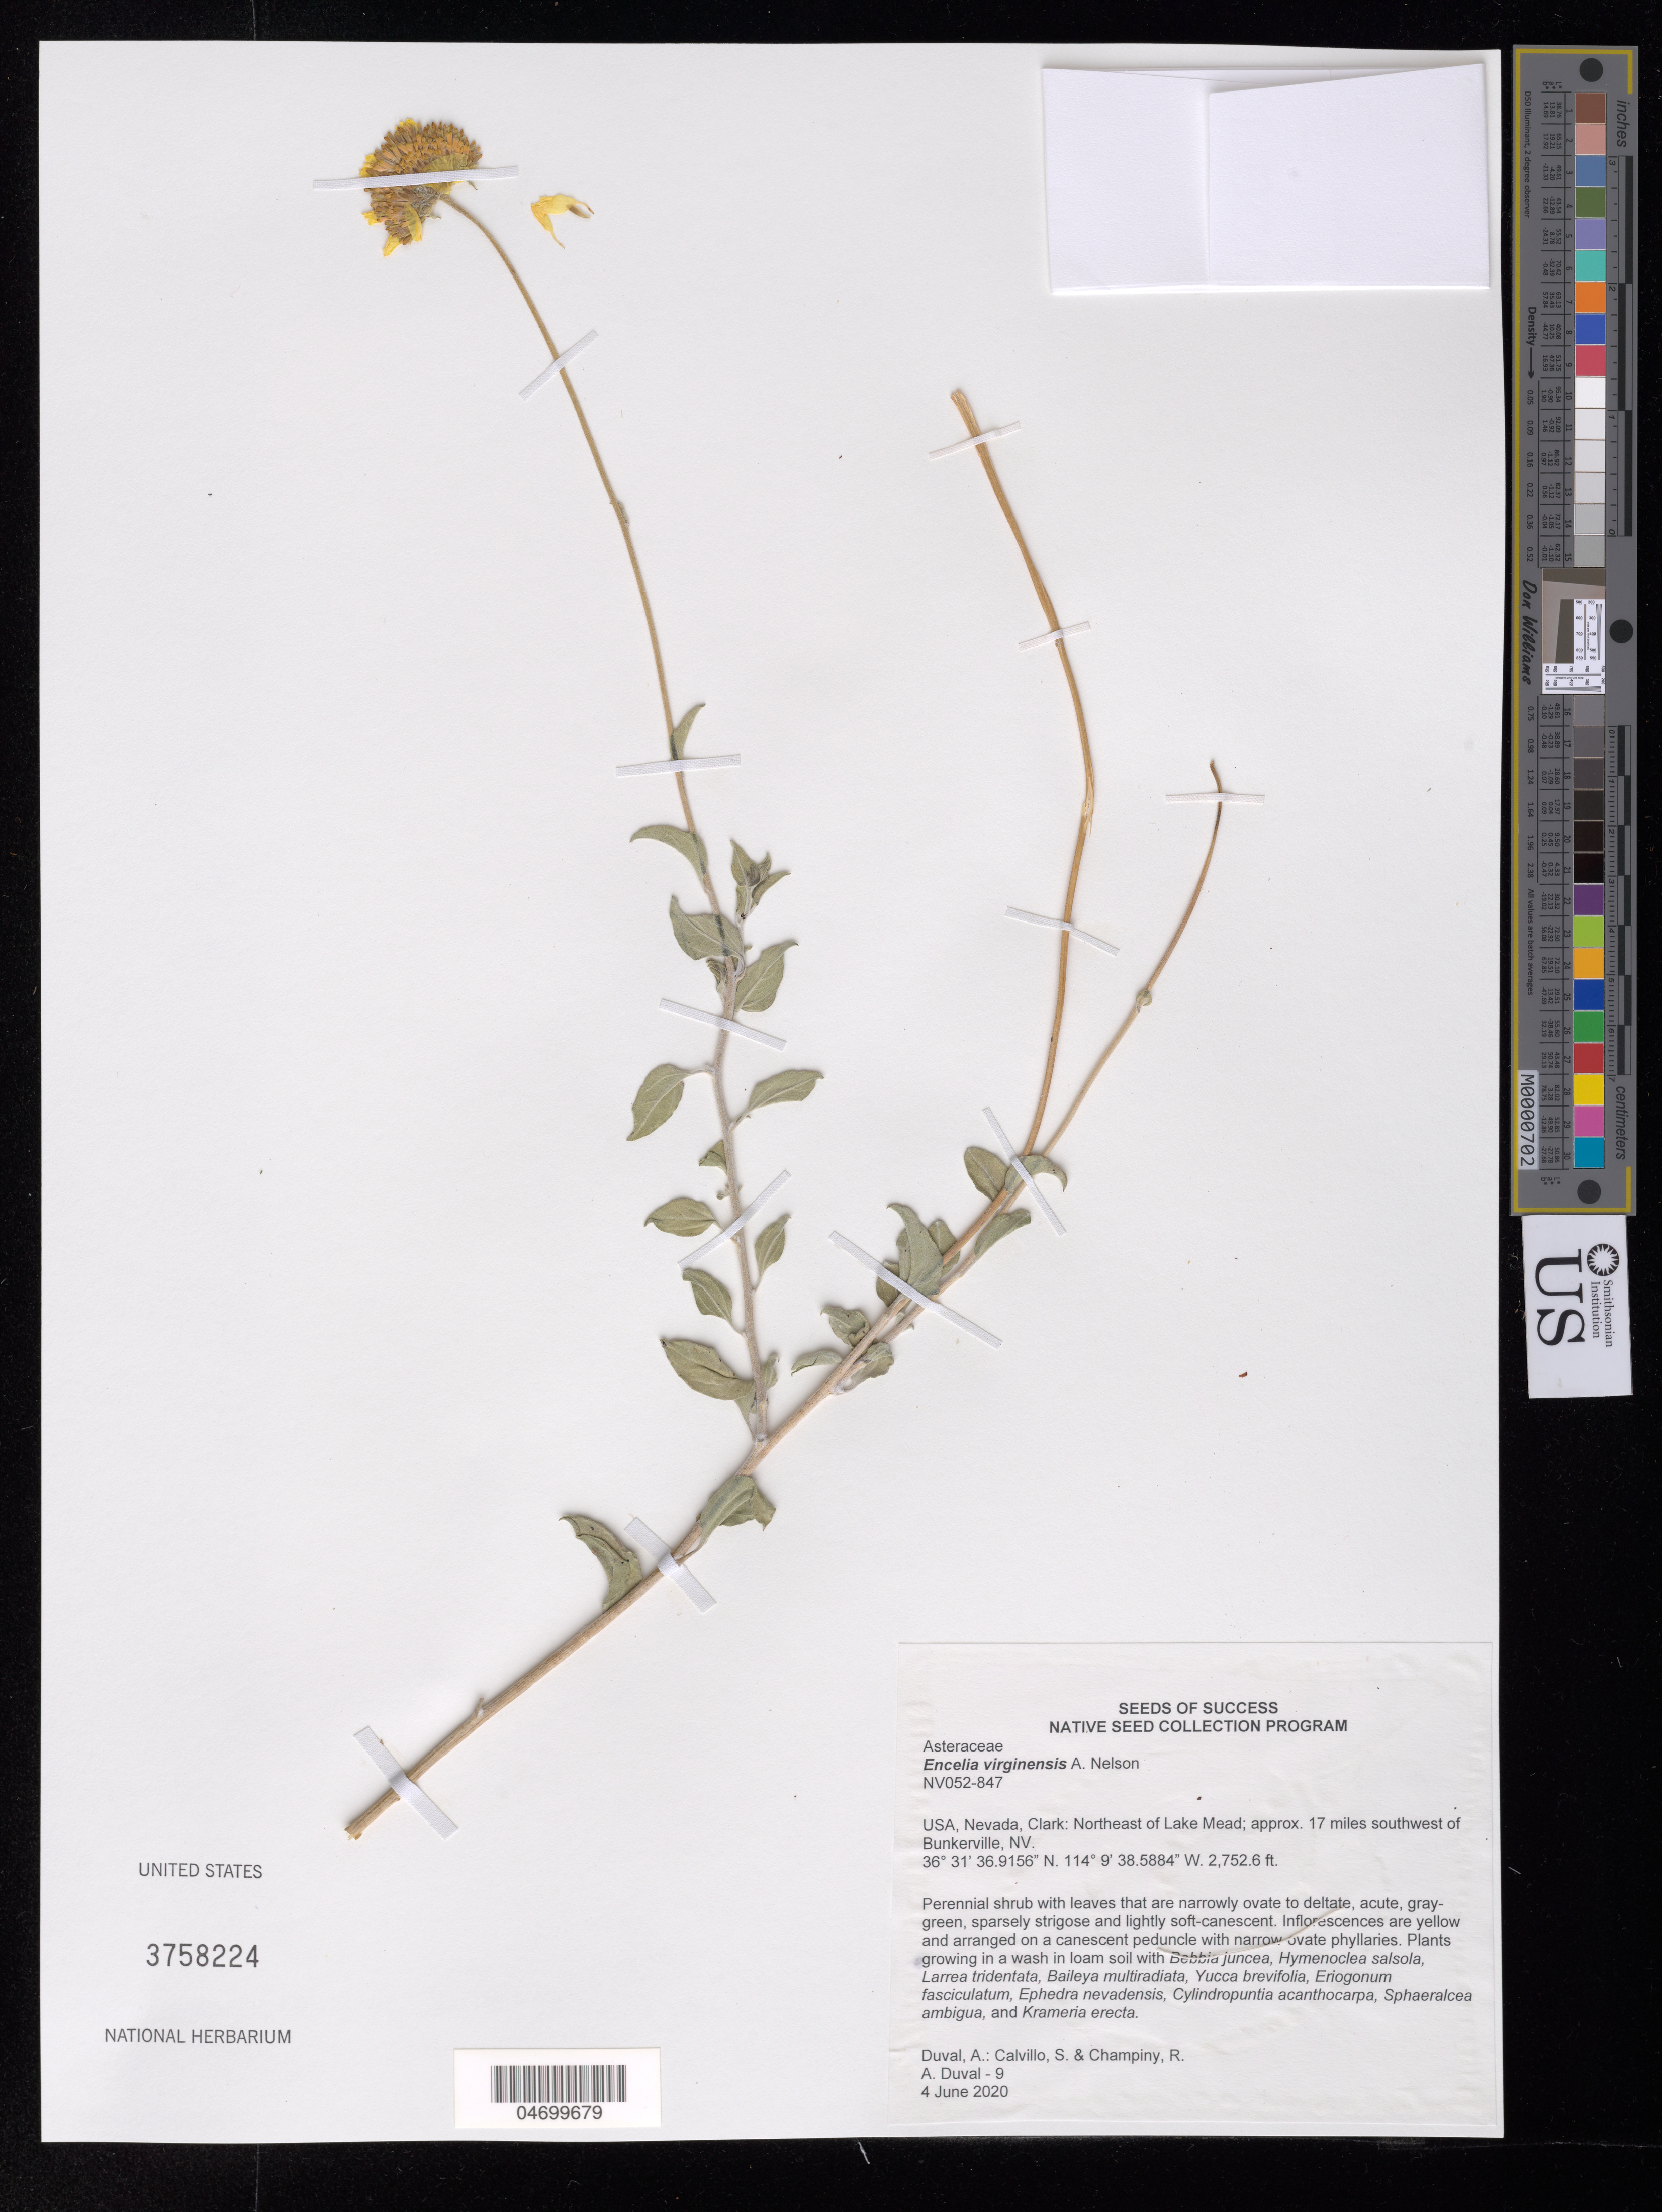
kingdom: Plantae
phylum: Tracheophyta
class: Magnoliopsida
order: Asterales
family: Asteraceae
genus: Encelia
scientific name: Encelia virginensis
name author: A. Nelson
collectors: A. Duval, S. Calvillo & R. Champiny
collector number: NV052-847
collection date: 2020-06-04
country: United States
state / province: Nevada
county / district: Clark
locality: NE of Lake Mead, 17 mi. SW of Bunkerville.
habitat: Wash in loam soil. With Bebbia juncea, Larrea tridentata, Yucca brevifolia, etc.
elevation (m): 839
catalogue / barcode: US 3758224